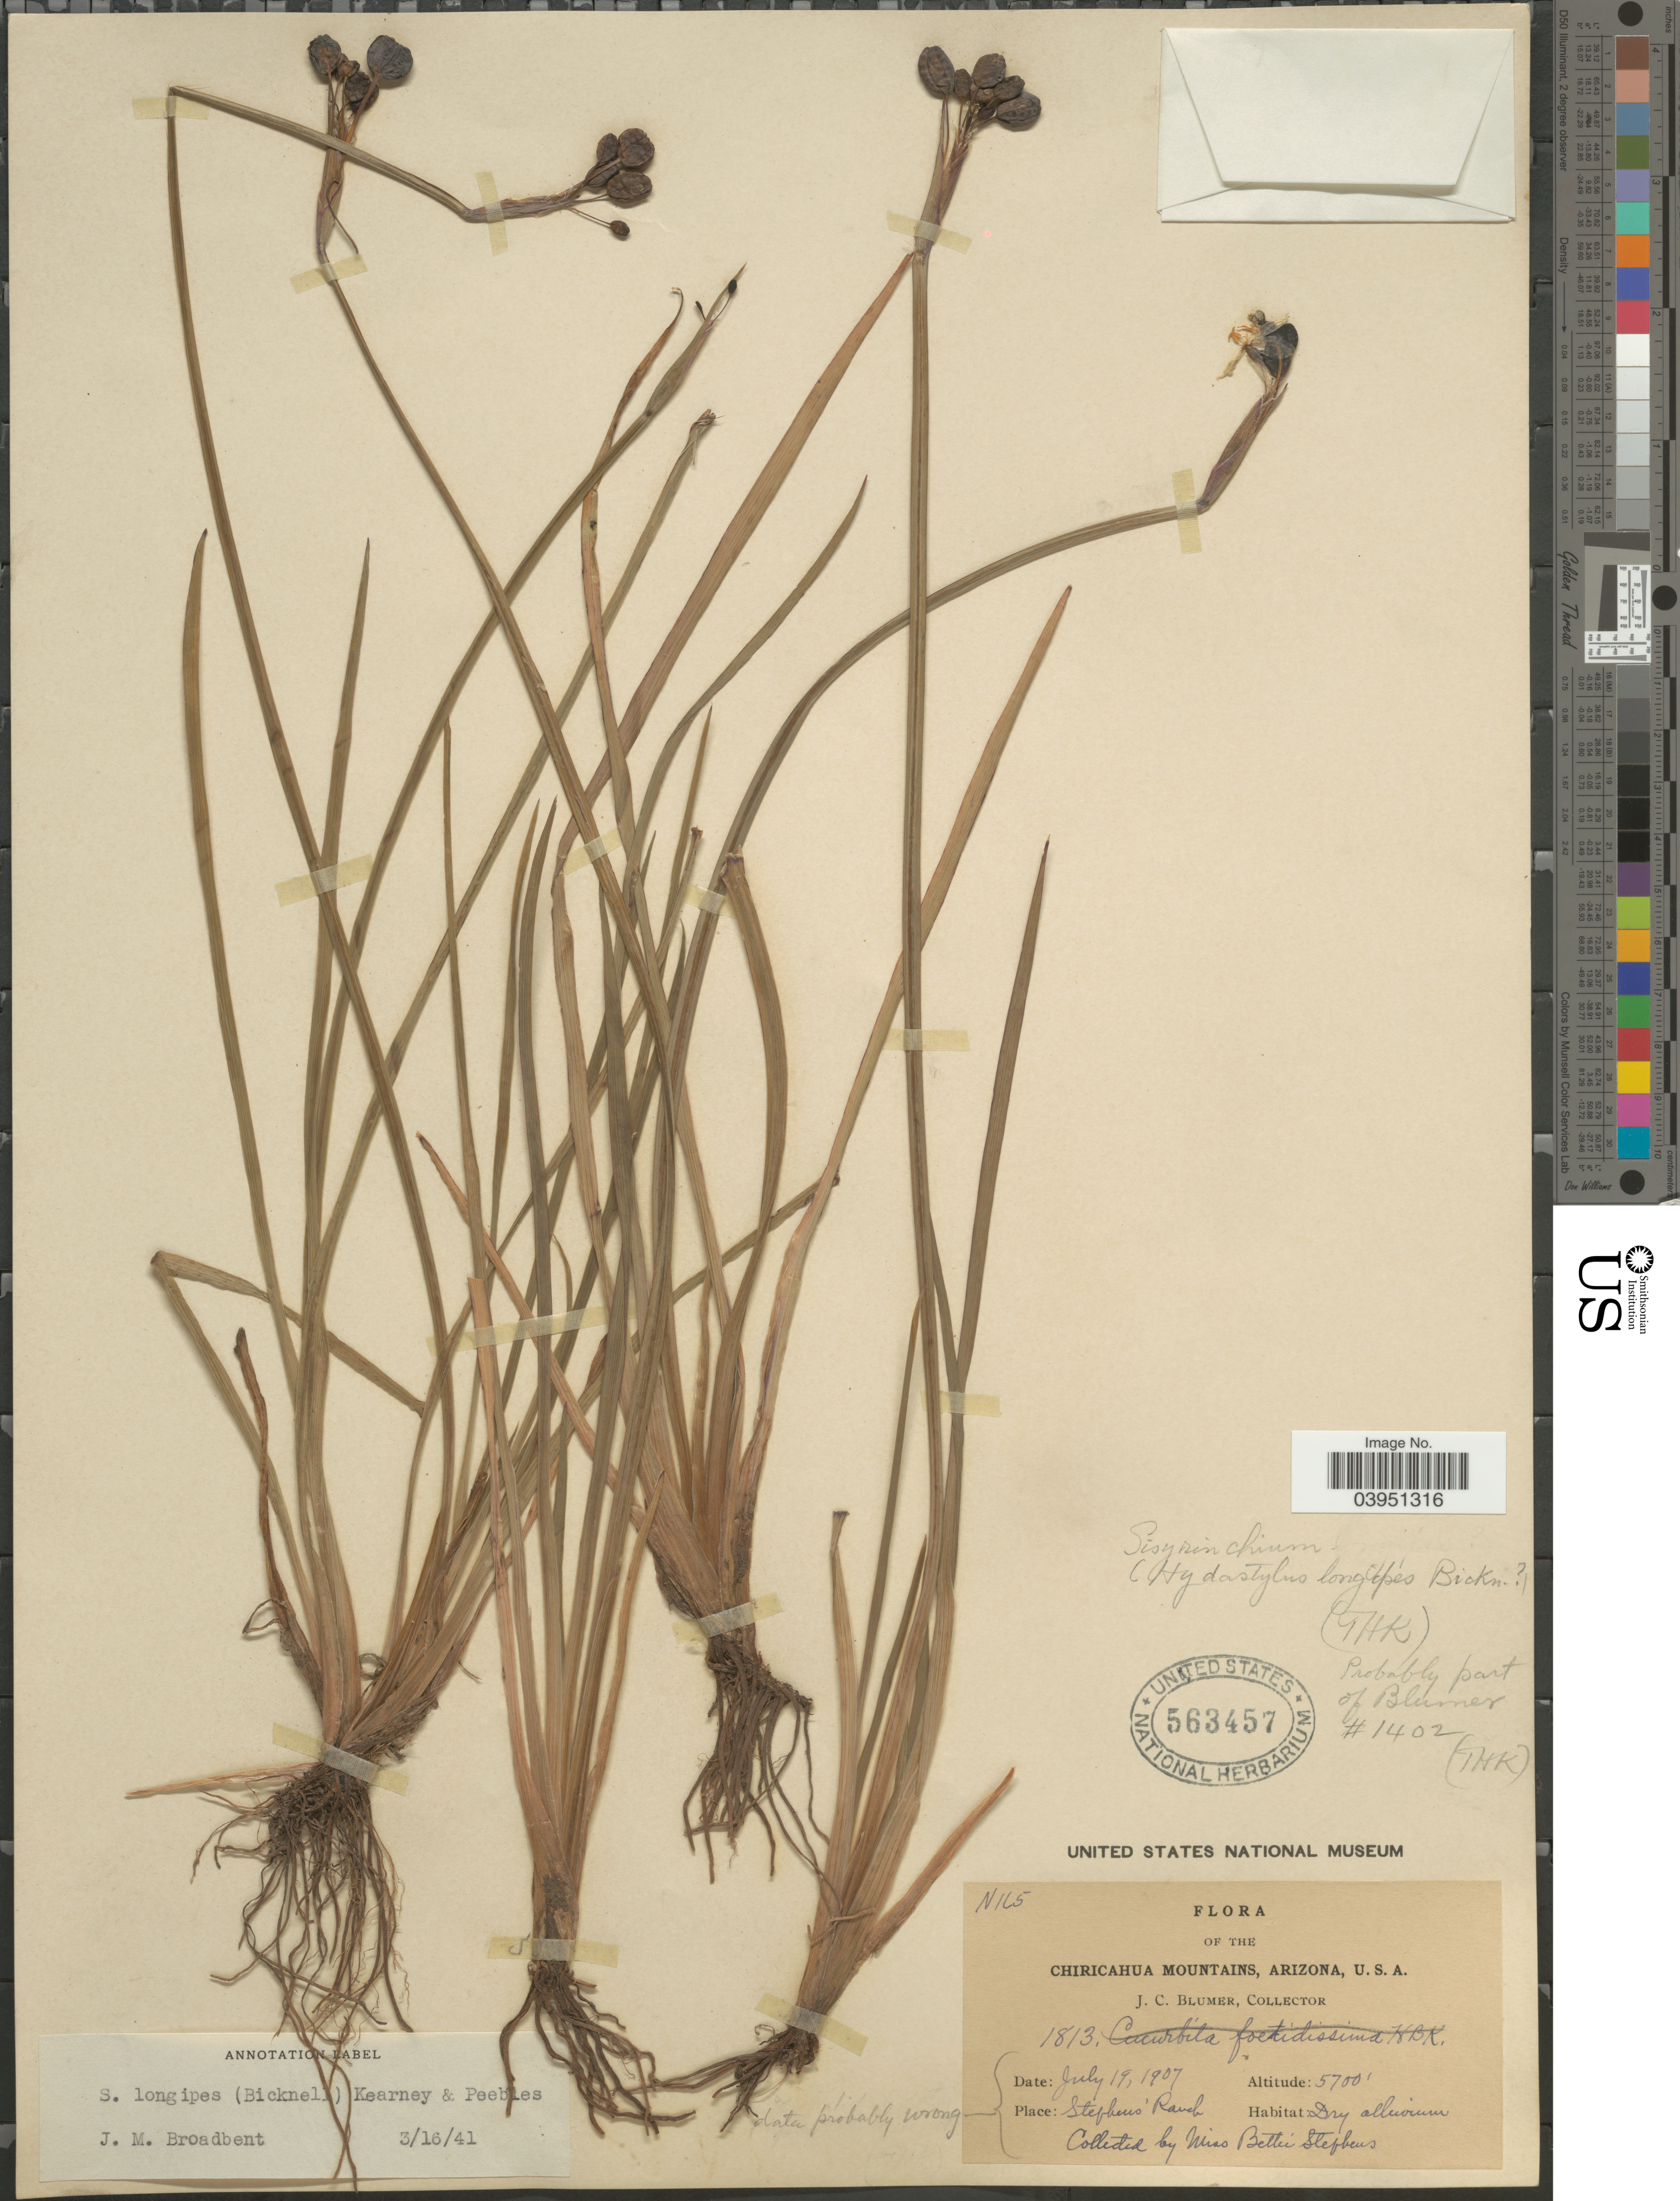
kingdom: Plantae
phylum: Tracheophyta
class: Liliopsida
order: Asparagales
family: Iridaceae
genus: Sisyrinchium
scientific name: Sisyrinchium longipes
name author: (E.P. Bicknell) Kearney & Peebles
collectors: J. C. Blumer & B. Stephens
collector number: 165*?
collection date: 1907-07-19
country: United States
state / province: Arizona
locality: Chiricahua Mountains. Stephen's Ranch.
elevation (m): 1737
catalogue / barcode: US 563457